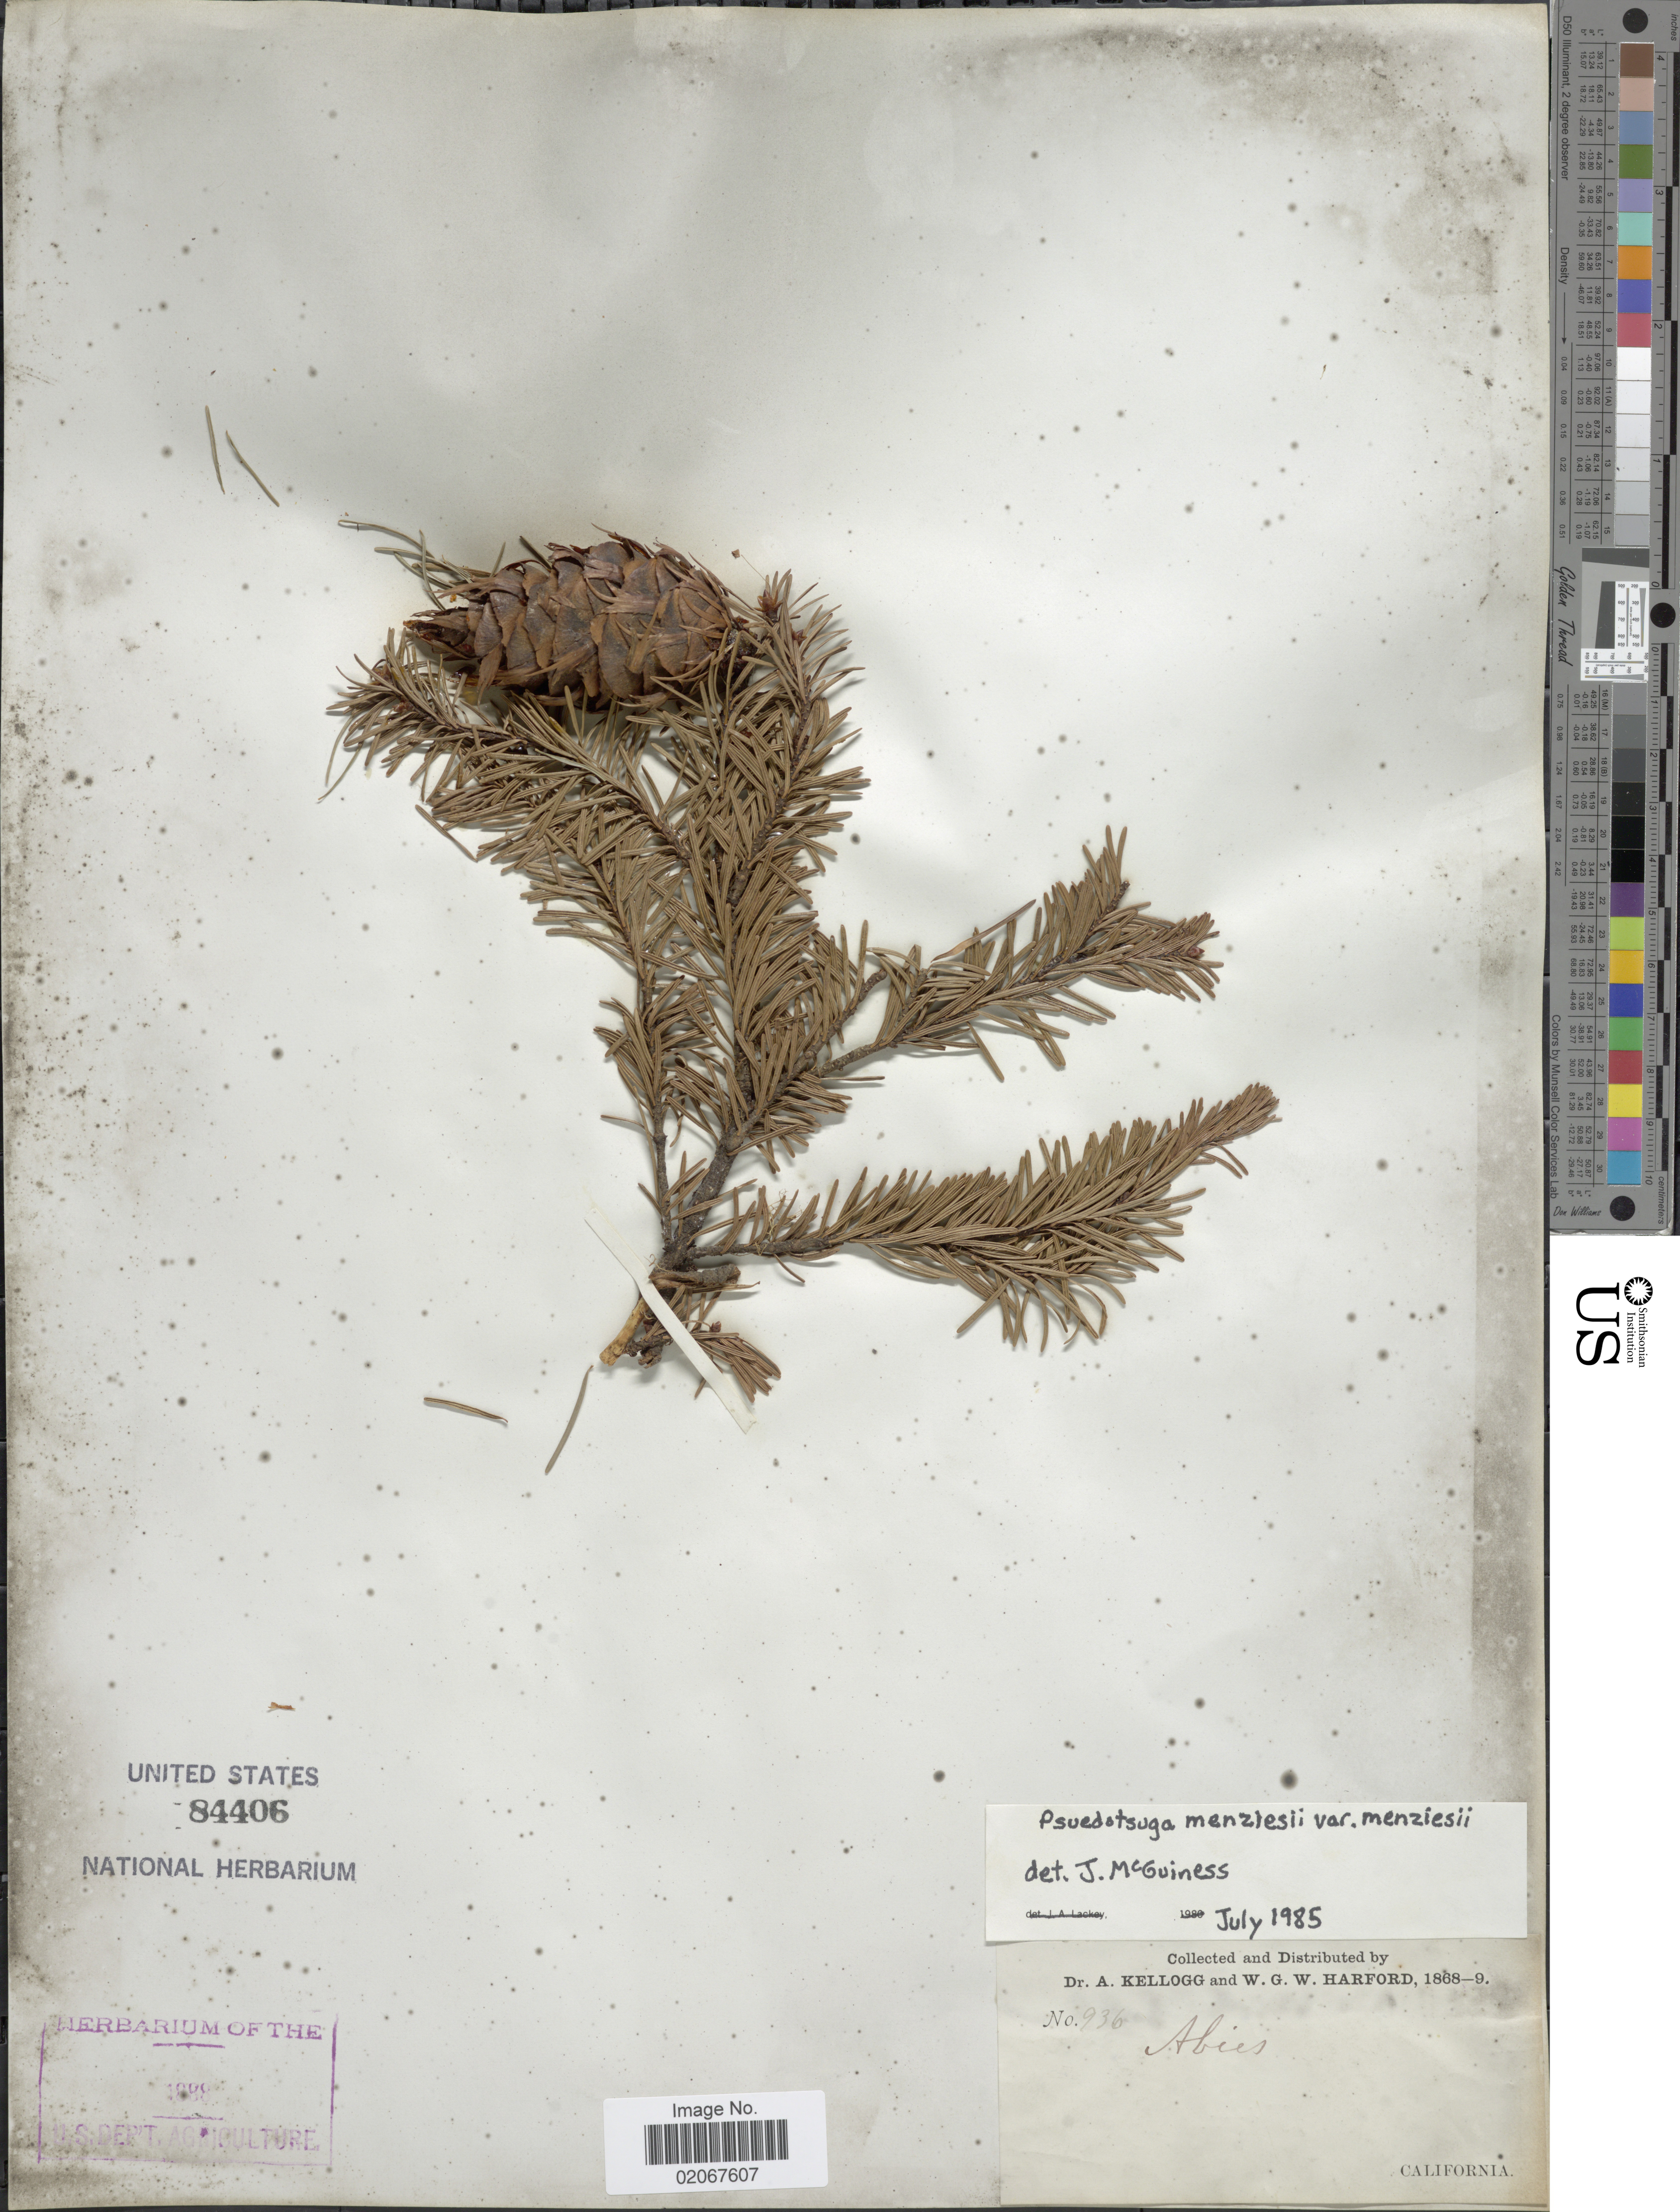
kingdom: Plantae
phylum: Tracheophyta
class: Pinopsida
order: Pinales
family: Pinaceae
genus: Pseudotsuga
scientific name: Pseudotsuga menziesii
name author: (Mirb.) Franco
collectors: A. Kellogg & W. G. W. Harford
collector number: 936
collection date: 1868/1869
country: United States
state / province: California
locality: California,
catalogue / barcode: US 84406